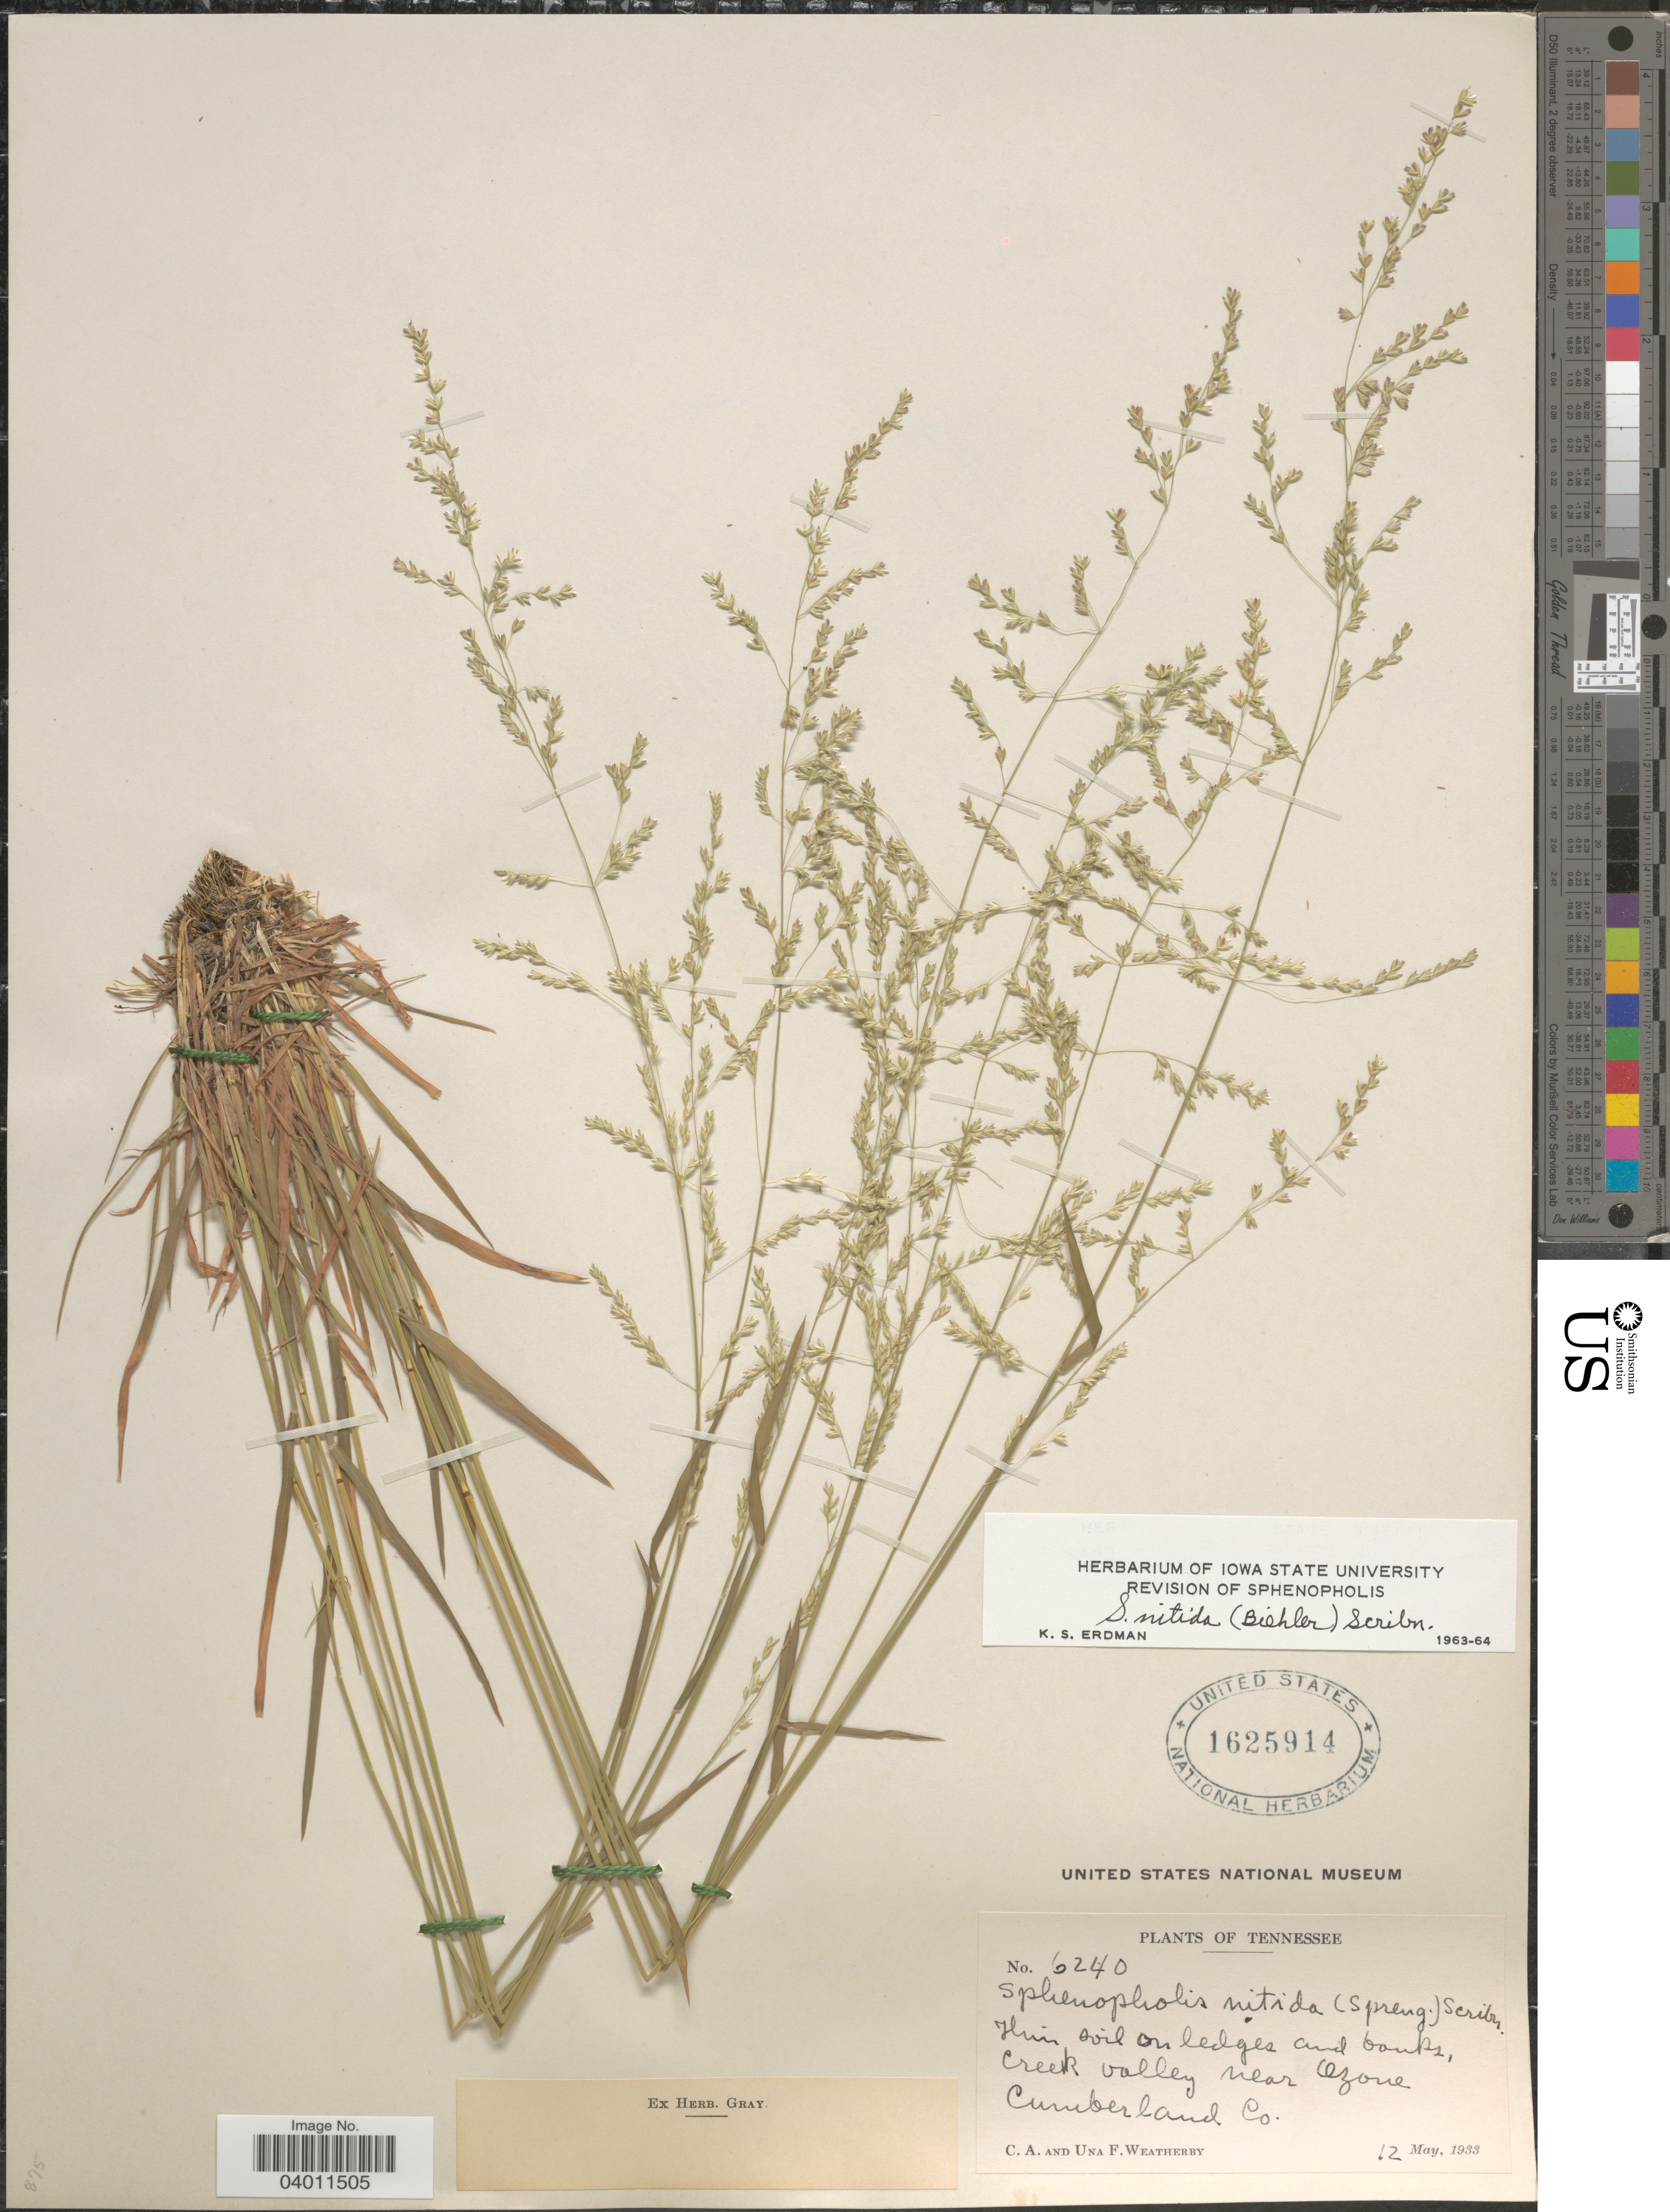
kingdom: Plantae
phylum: Tracheophyta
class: Liliopsida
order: Poales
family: Poaceae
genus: Sphenopholis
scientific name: Sphenopholis nitida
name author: (Biehler) Scribn.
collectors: C. A. Weatherby & U. Weatherby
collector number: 6240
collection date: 1933-05-12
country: United States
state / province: Tennessee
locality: Creek Valley near Ozone. Cumberland Co.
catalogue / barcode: US 1625914